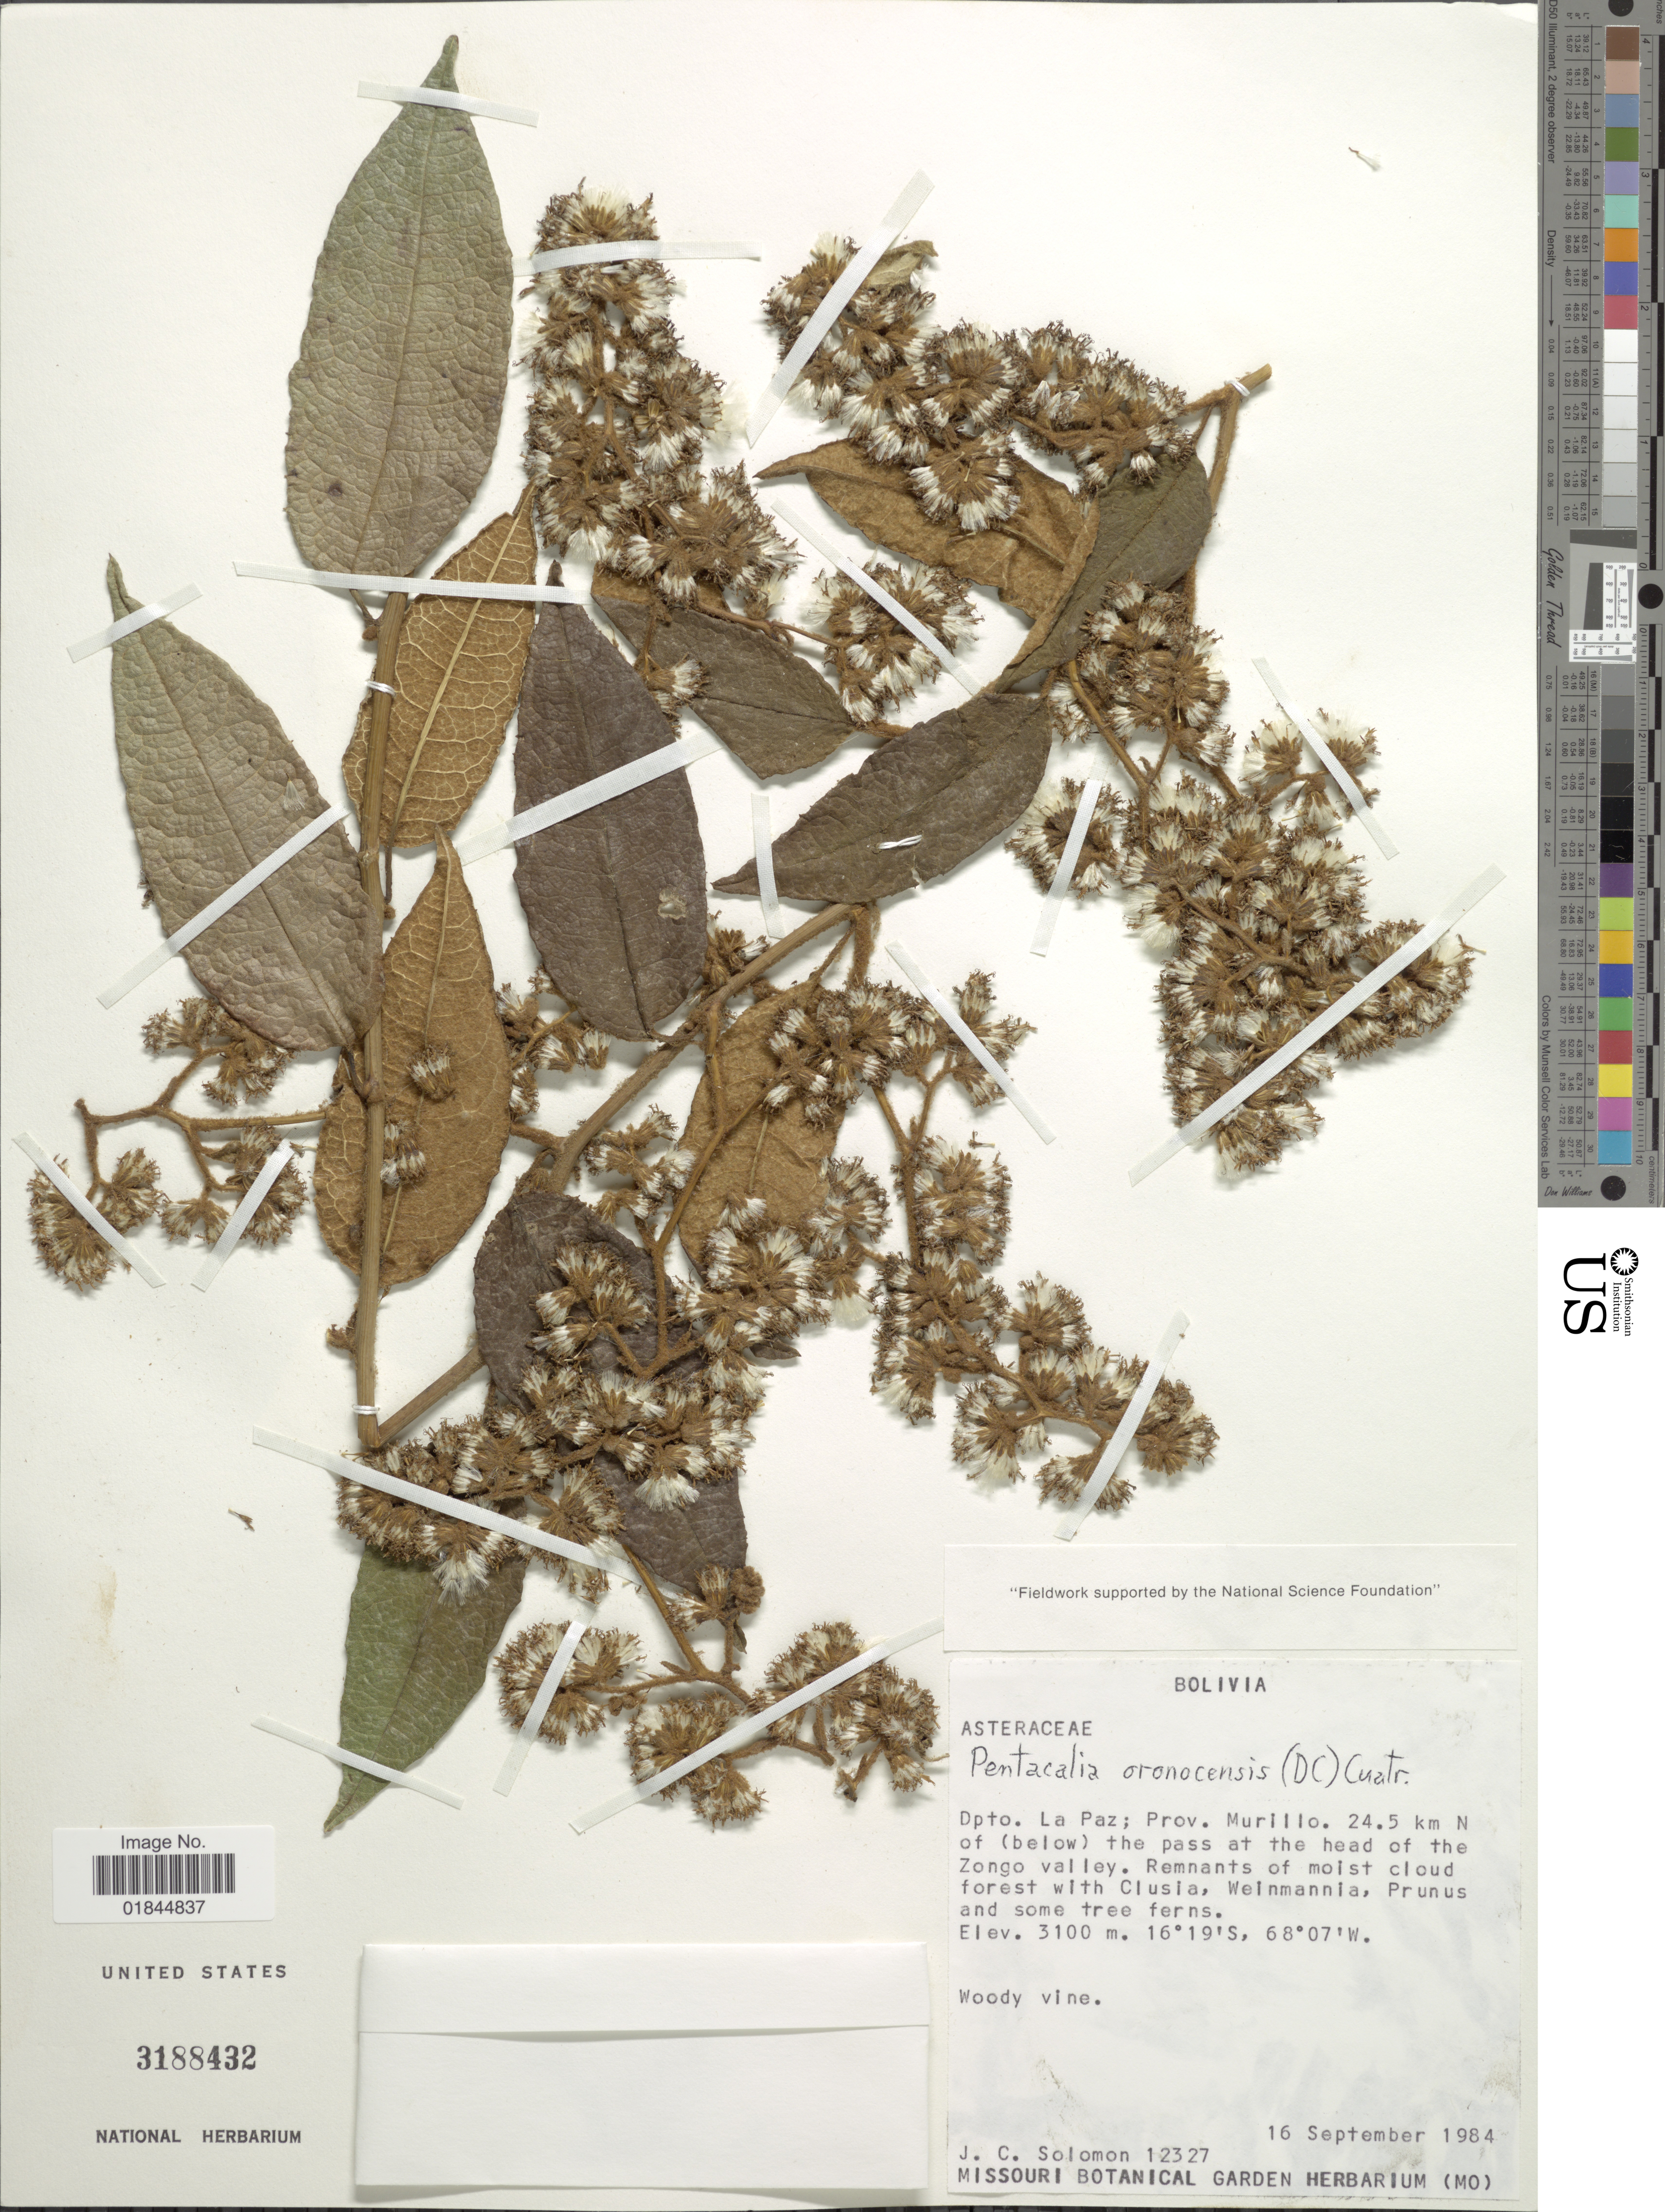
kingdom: Plantae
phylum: Tracheophyta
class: Magnoliopsida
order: Asterales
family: Asteraceae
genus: Pentacalia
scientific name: Pentacalia oronocensis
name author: (DC.) Cuatrec.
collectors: J. C. Solomon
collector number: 12327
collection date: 1984-09-16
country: Bolivia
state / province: La Paz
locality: Dpto. La Paz; Prov. Murillo. 24.5 km N of (below) the pass at the head of the Zongo Valley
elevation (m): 3100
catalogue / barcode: US 3188432